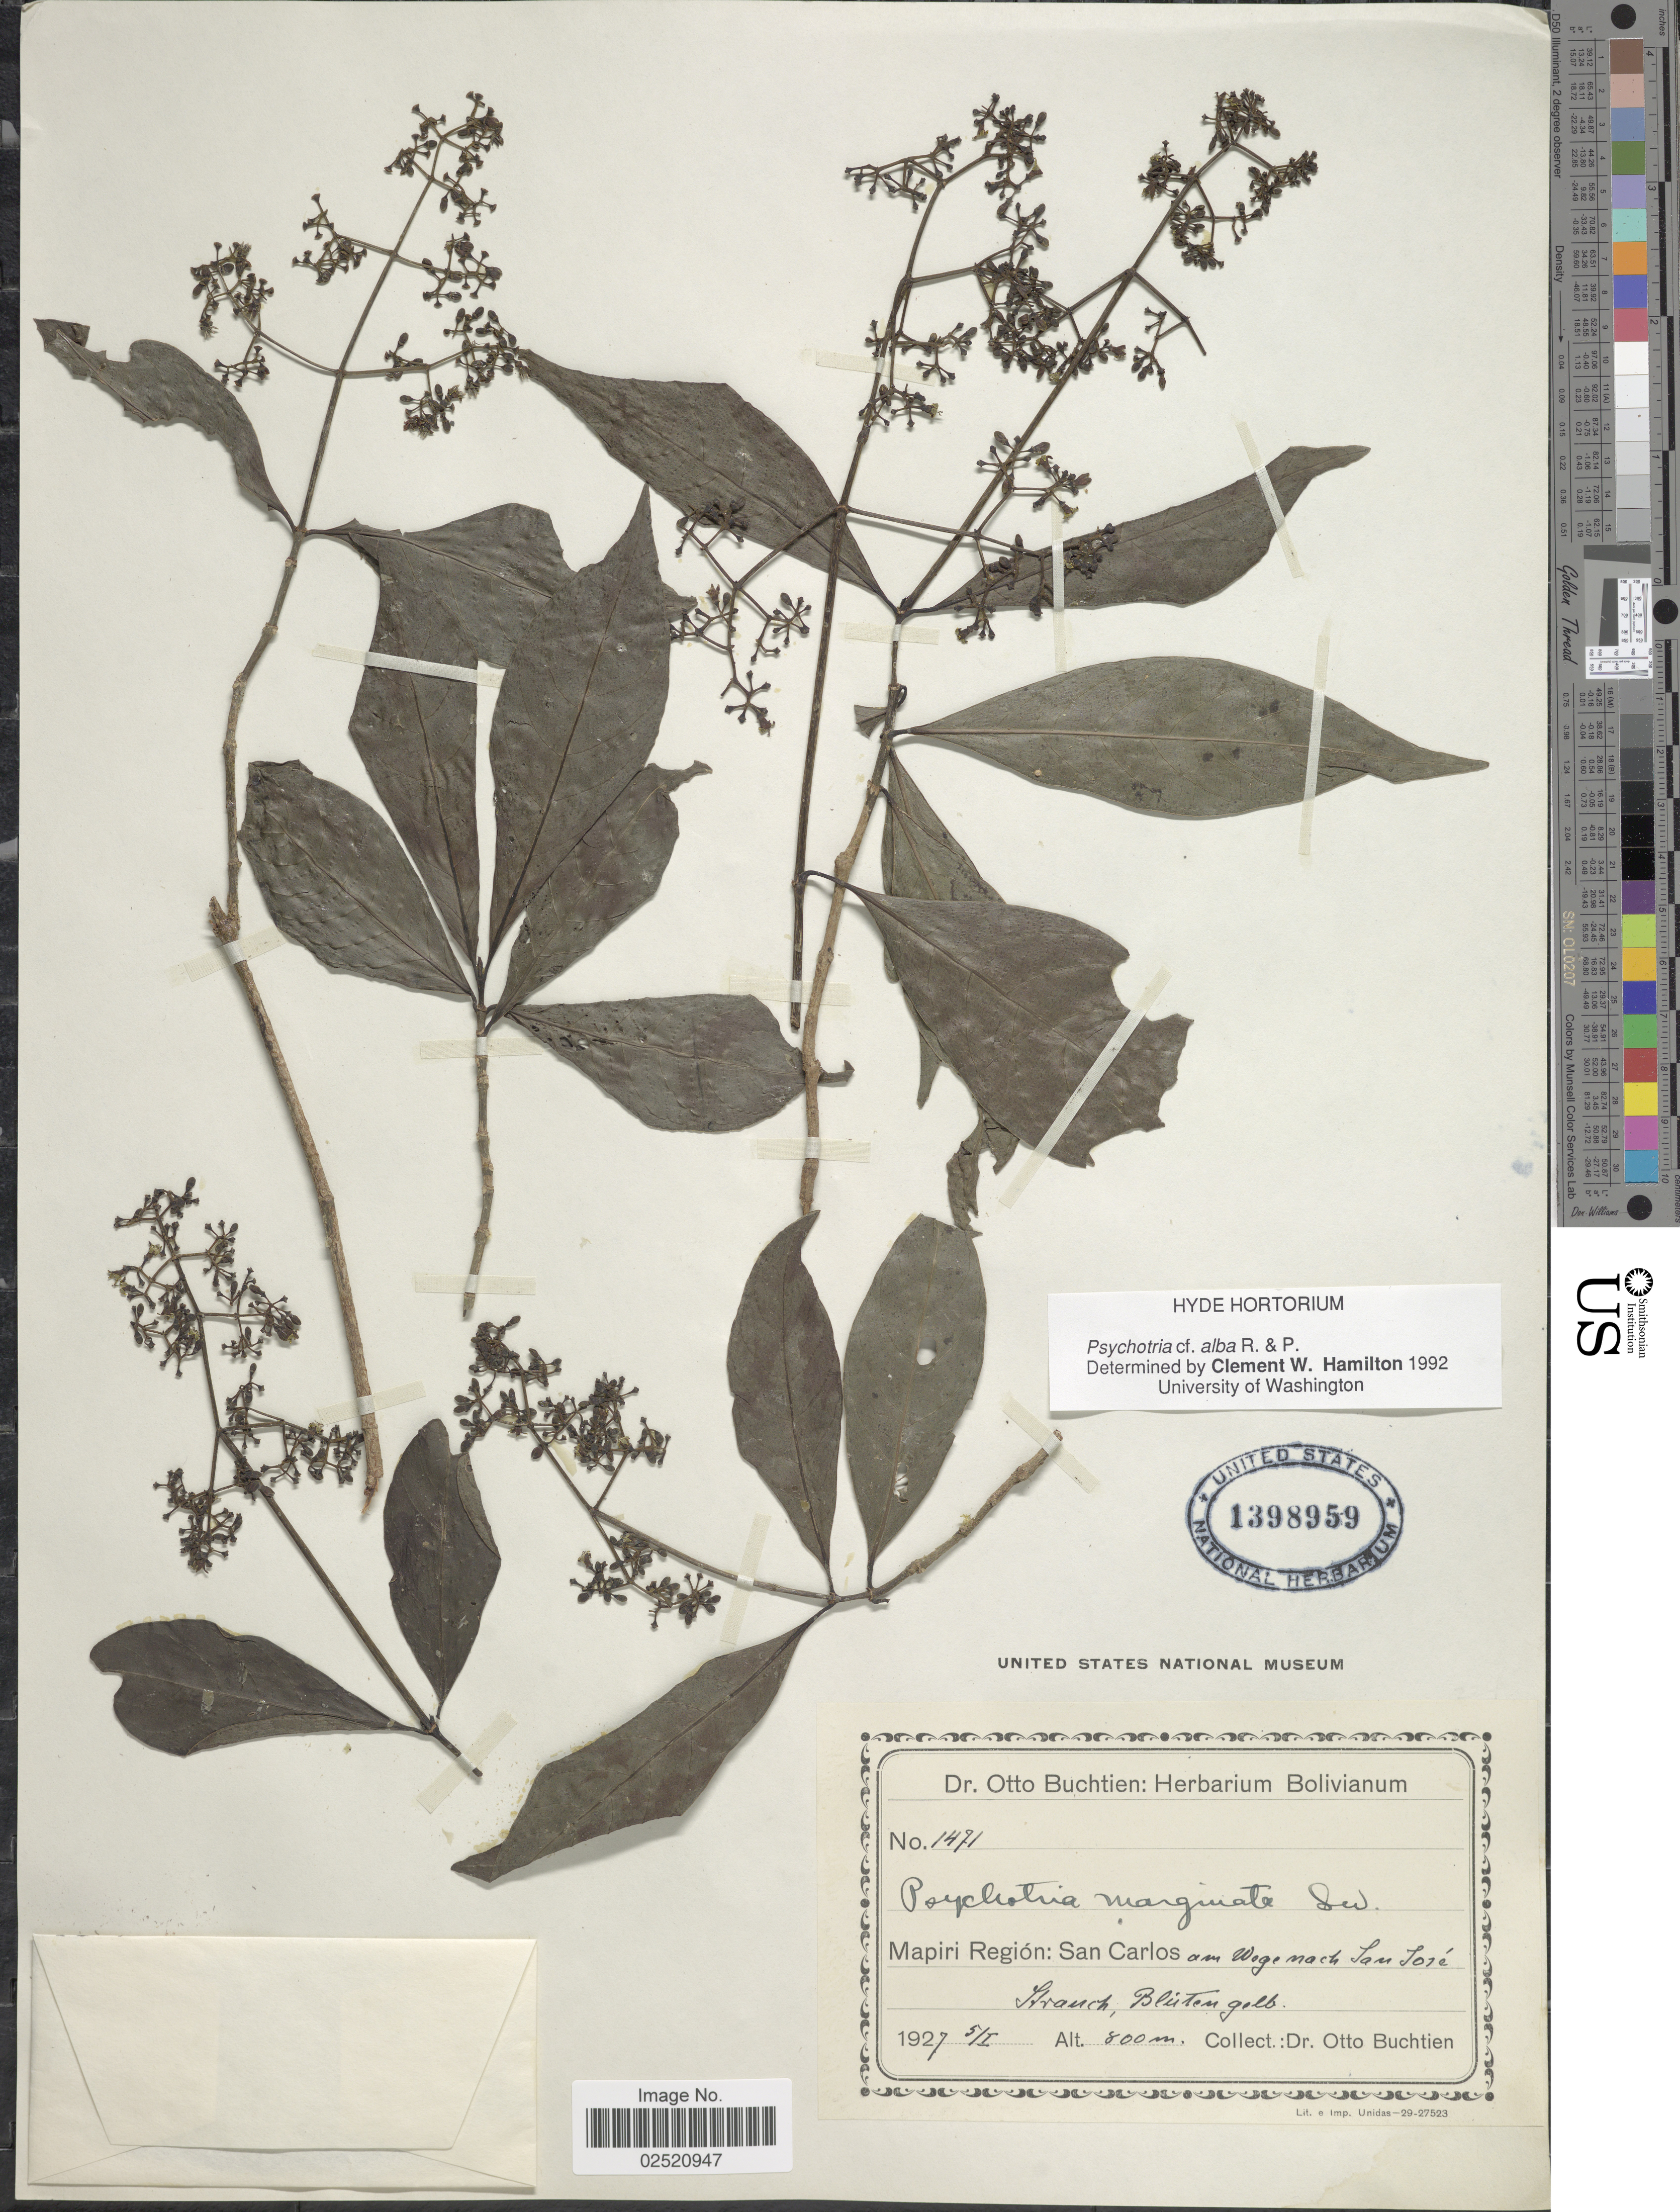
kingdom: Plantae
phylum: Tracheophyta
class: Magnoliopsida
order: Gentianales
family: Rubiaceae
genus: Psychotria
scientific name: Psychotria alba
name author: Ruiz & Pav.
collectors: O. Buchtien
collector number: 1471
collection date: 1927-01-05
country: Bolivia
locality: Mapiri Region: San Carlos am Wegenach San Jose Strauch, Blutengelb.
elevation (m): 800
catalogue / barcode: US 1398959